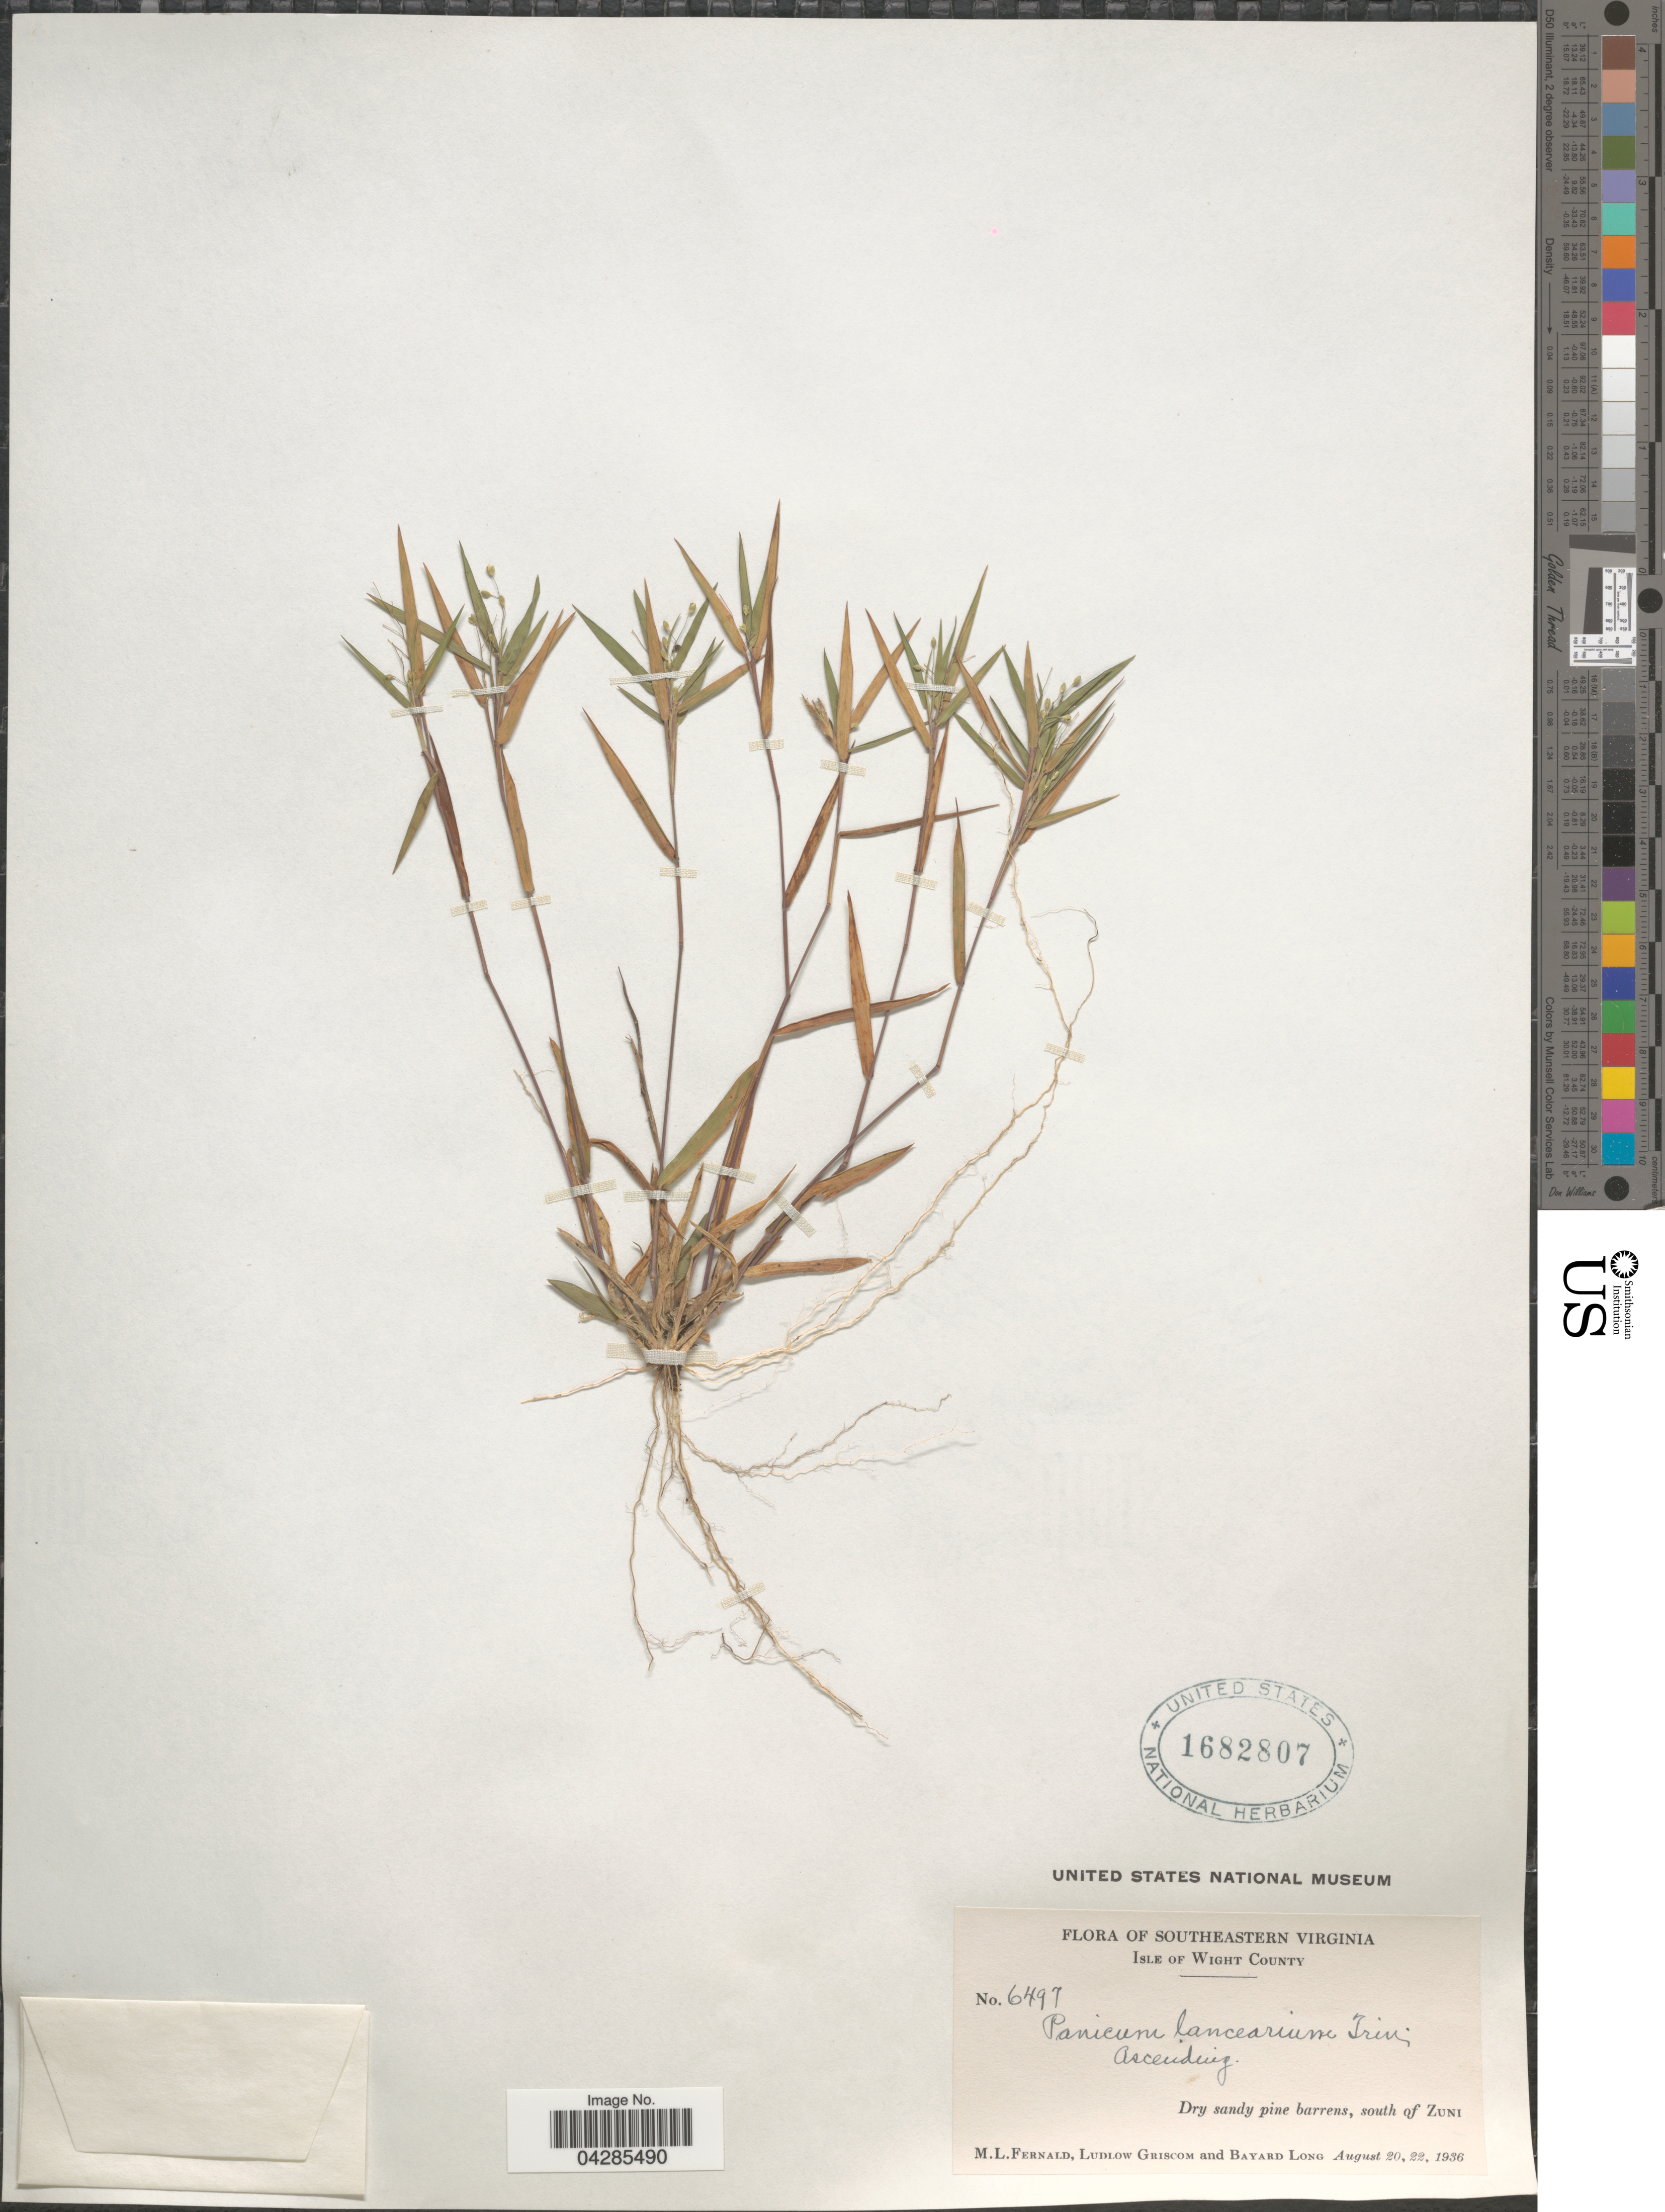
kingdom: Plantae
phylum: Tracheophyta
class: Liliopsida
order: Poales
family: Poaceae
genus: Dichanthelium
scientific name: Dichanthelium portoricense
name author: (Desv. ex Ham.) B.F. Hansen & Wunderlin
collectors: M. L. Fernald, L. Griscom & B. Long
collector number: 6497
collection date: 1936-08-20/1936-08-22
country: United States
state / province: Virginia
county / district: Isle of Wight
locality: Southeastern Virginia. Isle of Wight County. Dry sandy pine barrens, south of Zuni.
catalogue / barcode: US 1682807